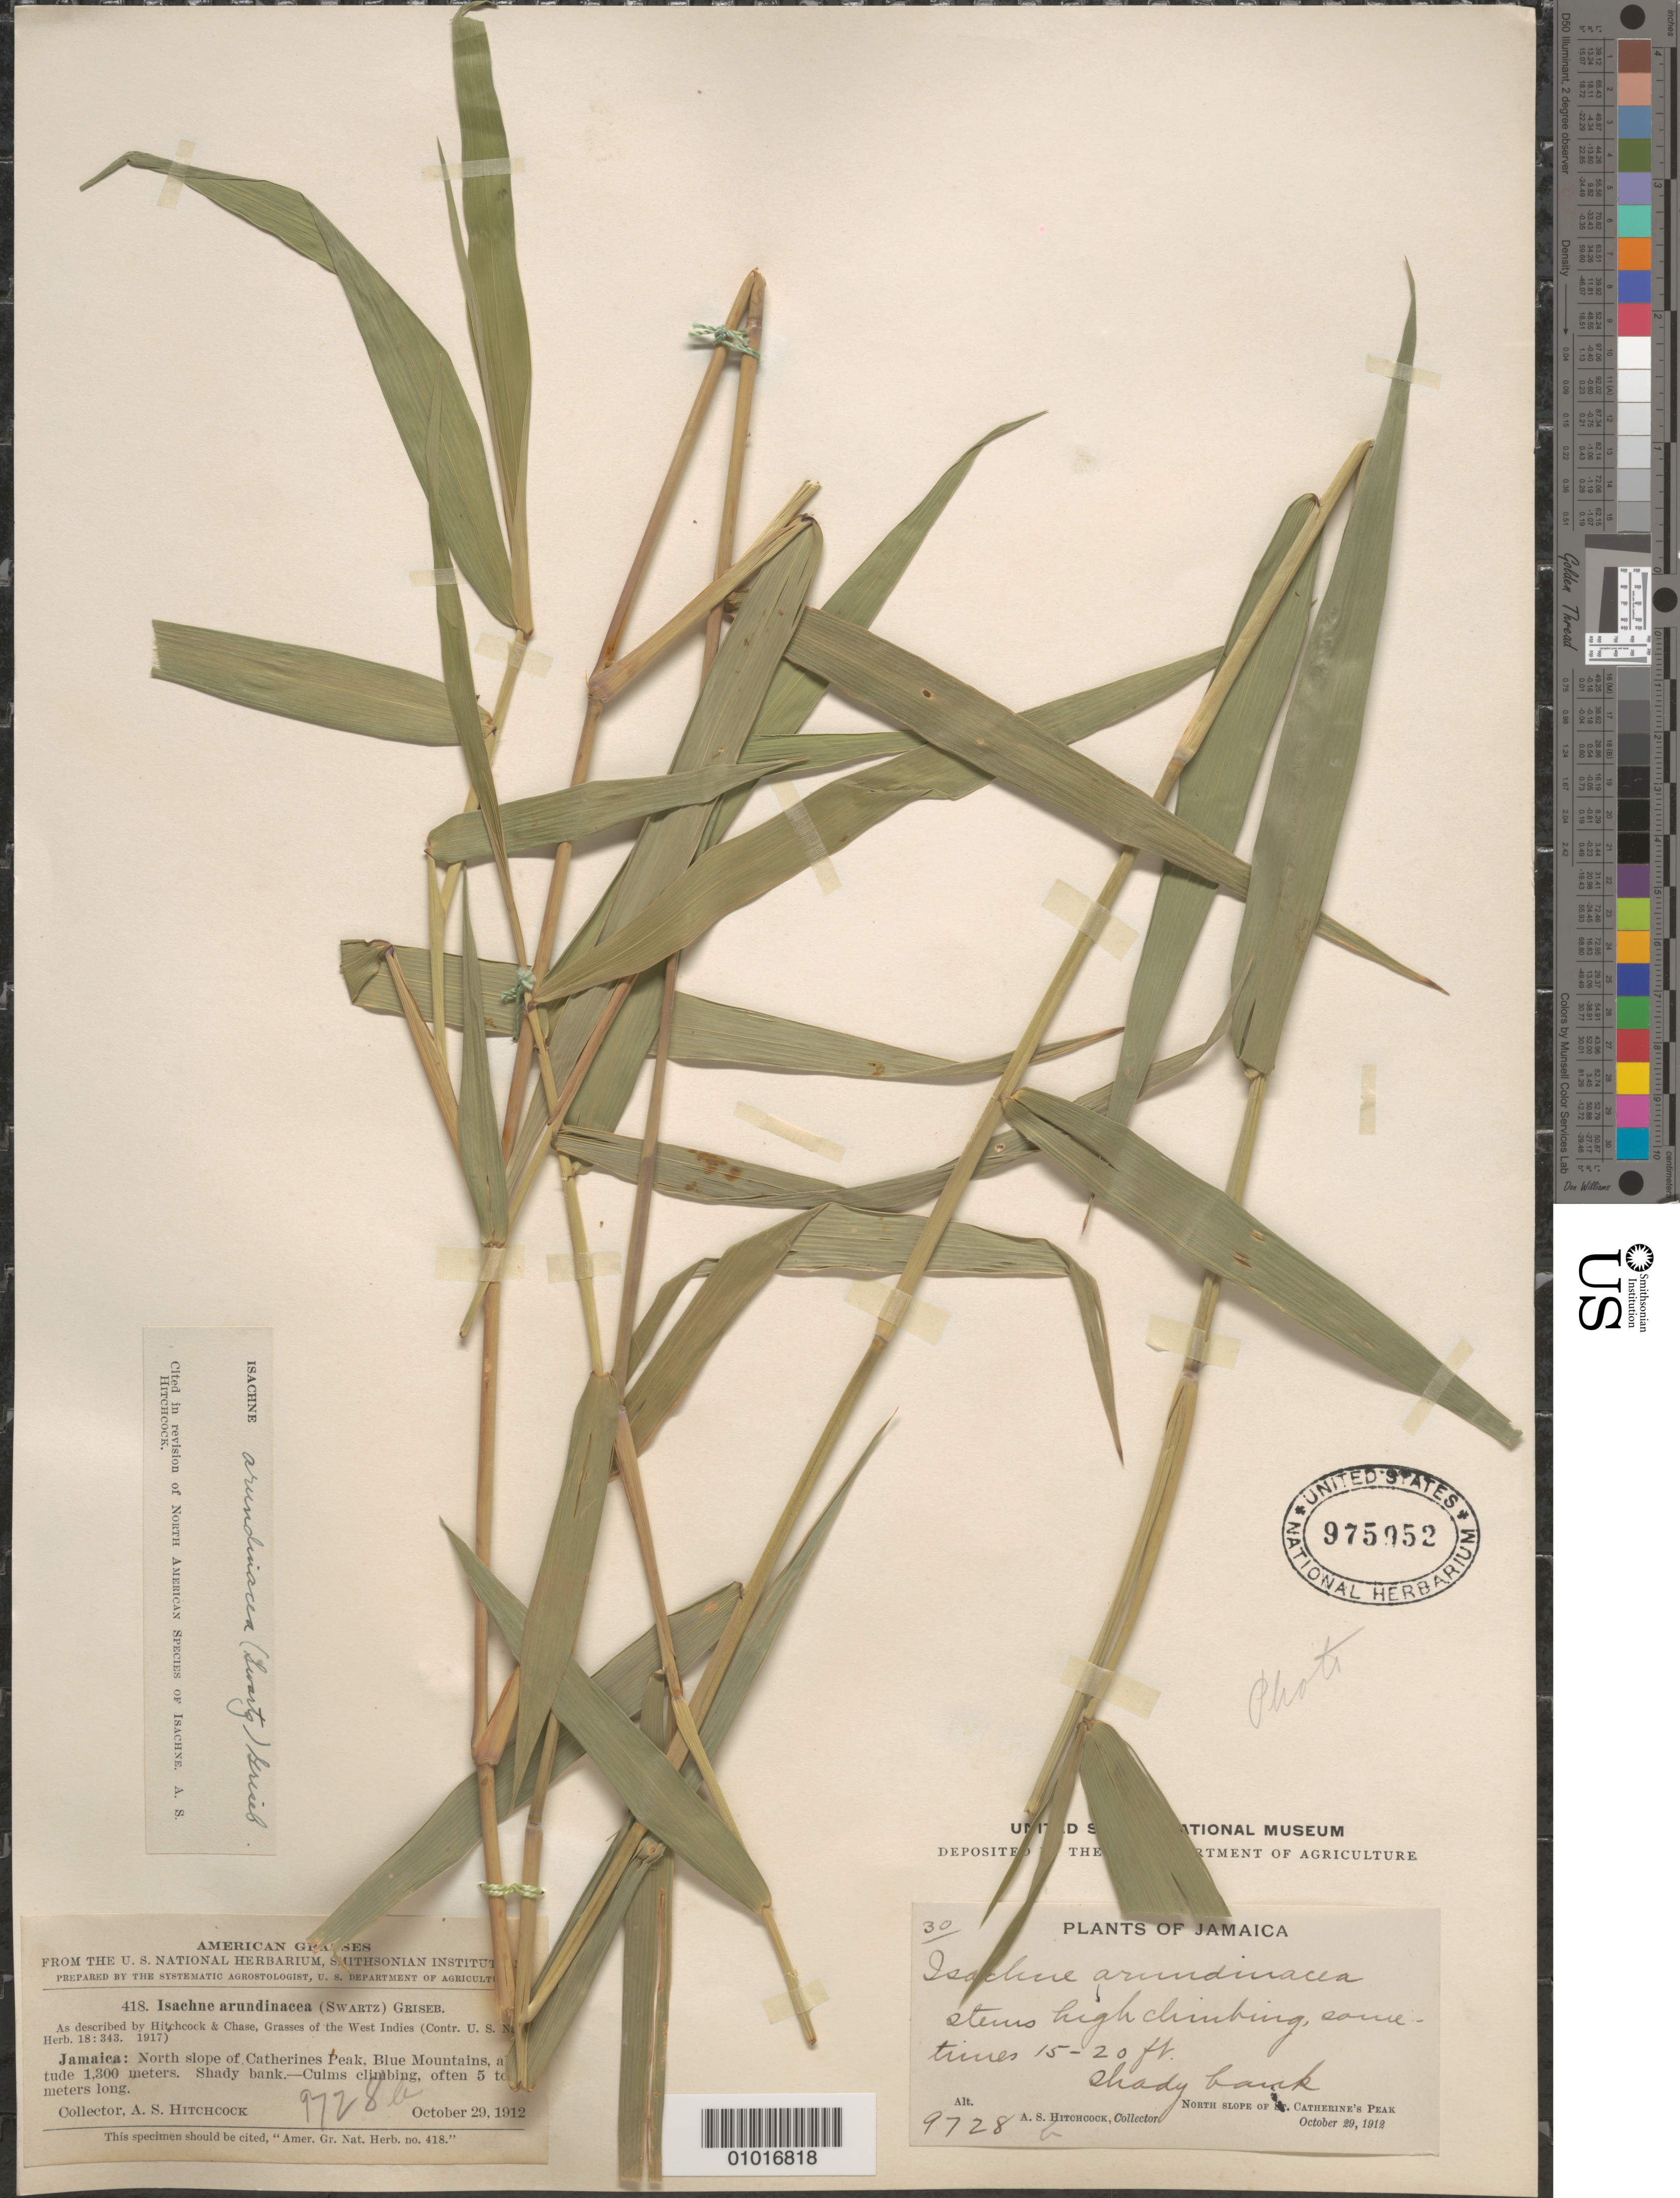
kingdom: Plantae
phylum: Tracheophyta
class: Liliopsida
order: Poales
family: Poaceae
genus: Isachne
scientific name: Isachne arundinacea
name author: (Sw.) Griseb.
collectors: A. S. Hitchcock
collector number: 9728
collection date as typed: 29 Oct 1912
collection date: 1912-10-29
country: Jamaica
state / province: Saint Andrew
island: Jamaica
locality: North slope of Catherines Peak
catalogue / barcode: US 975952